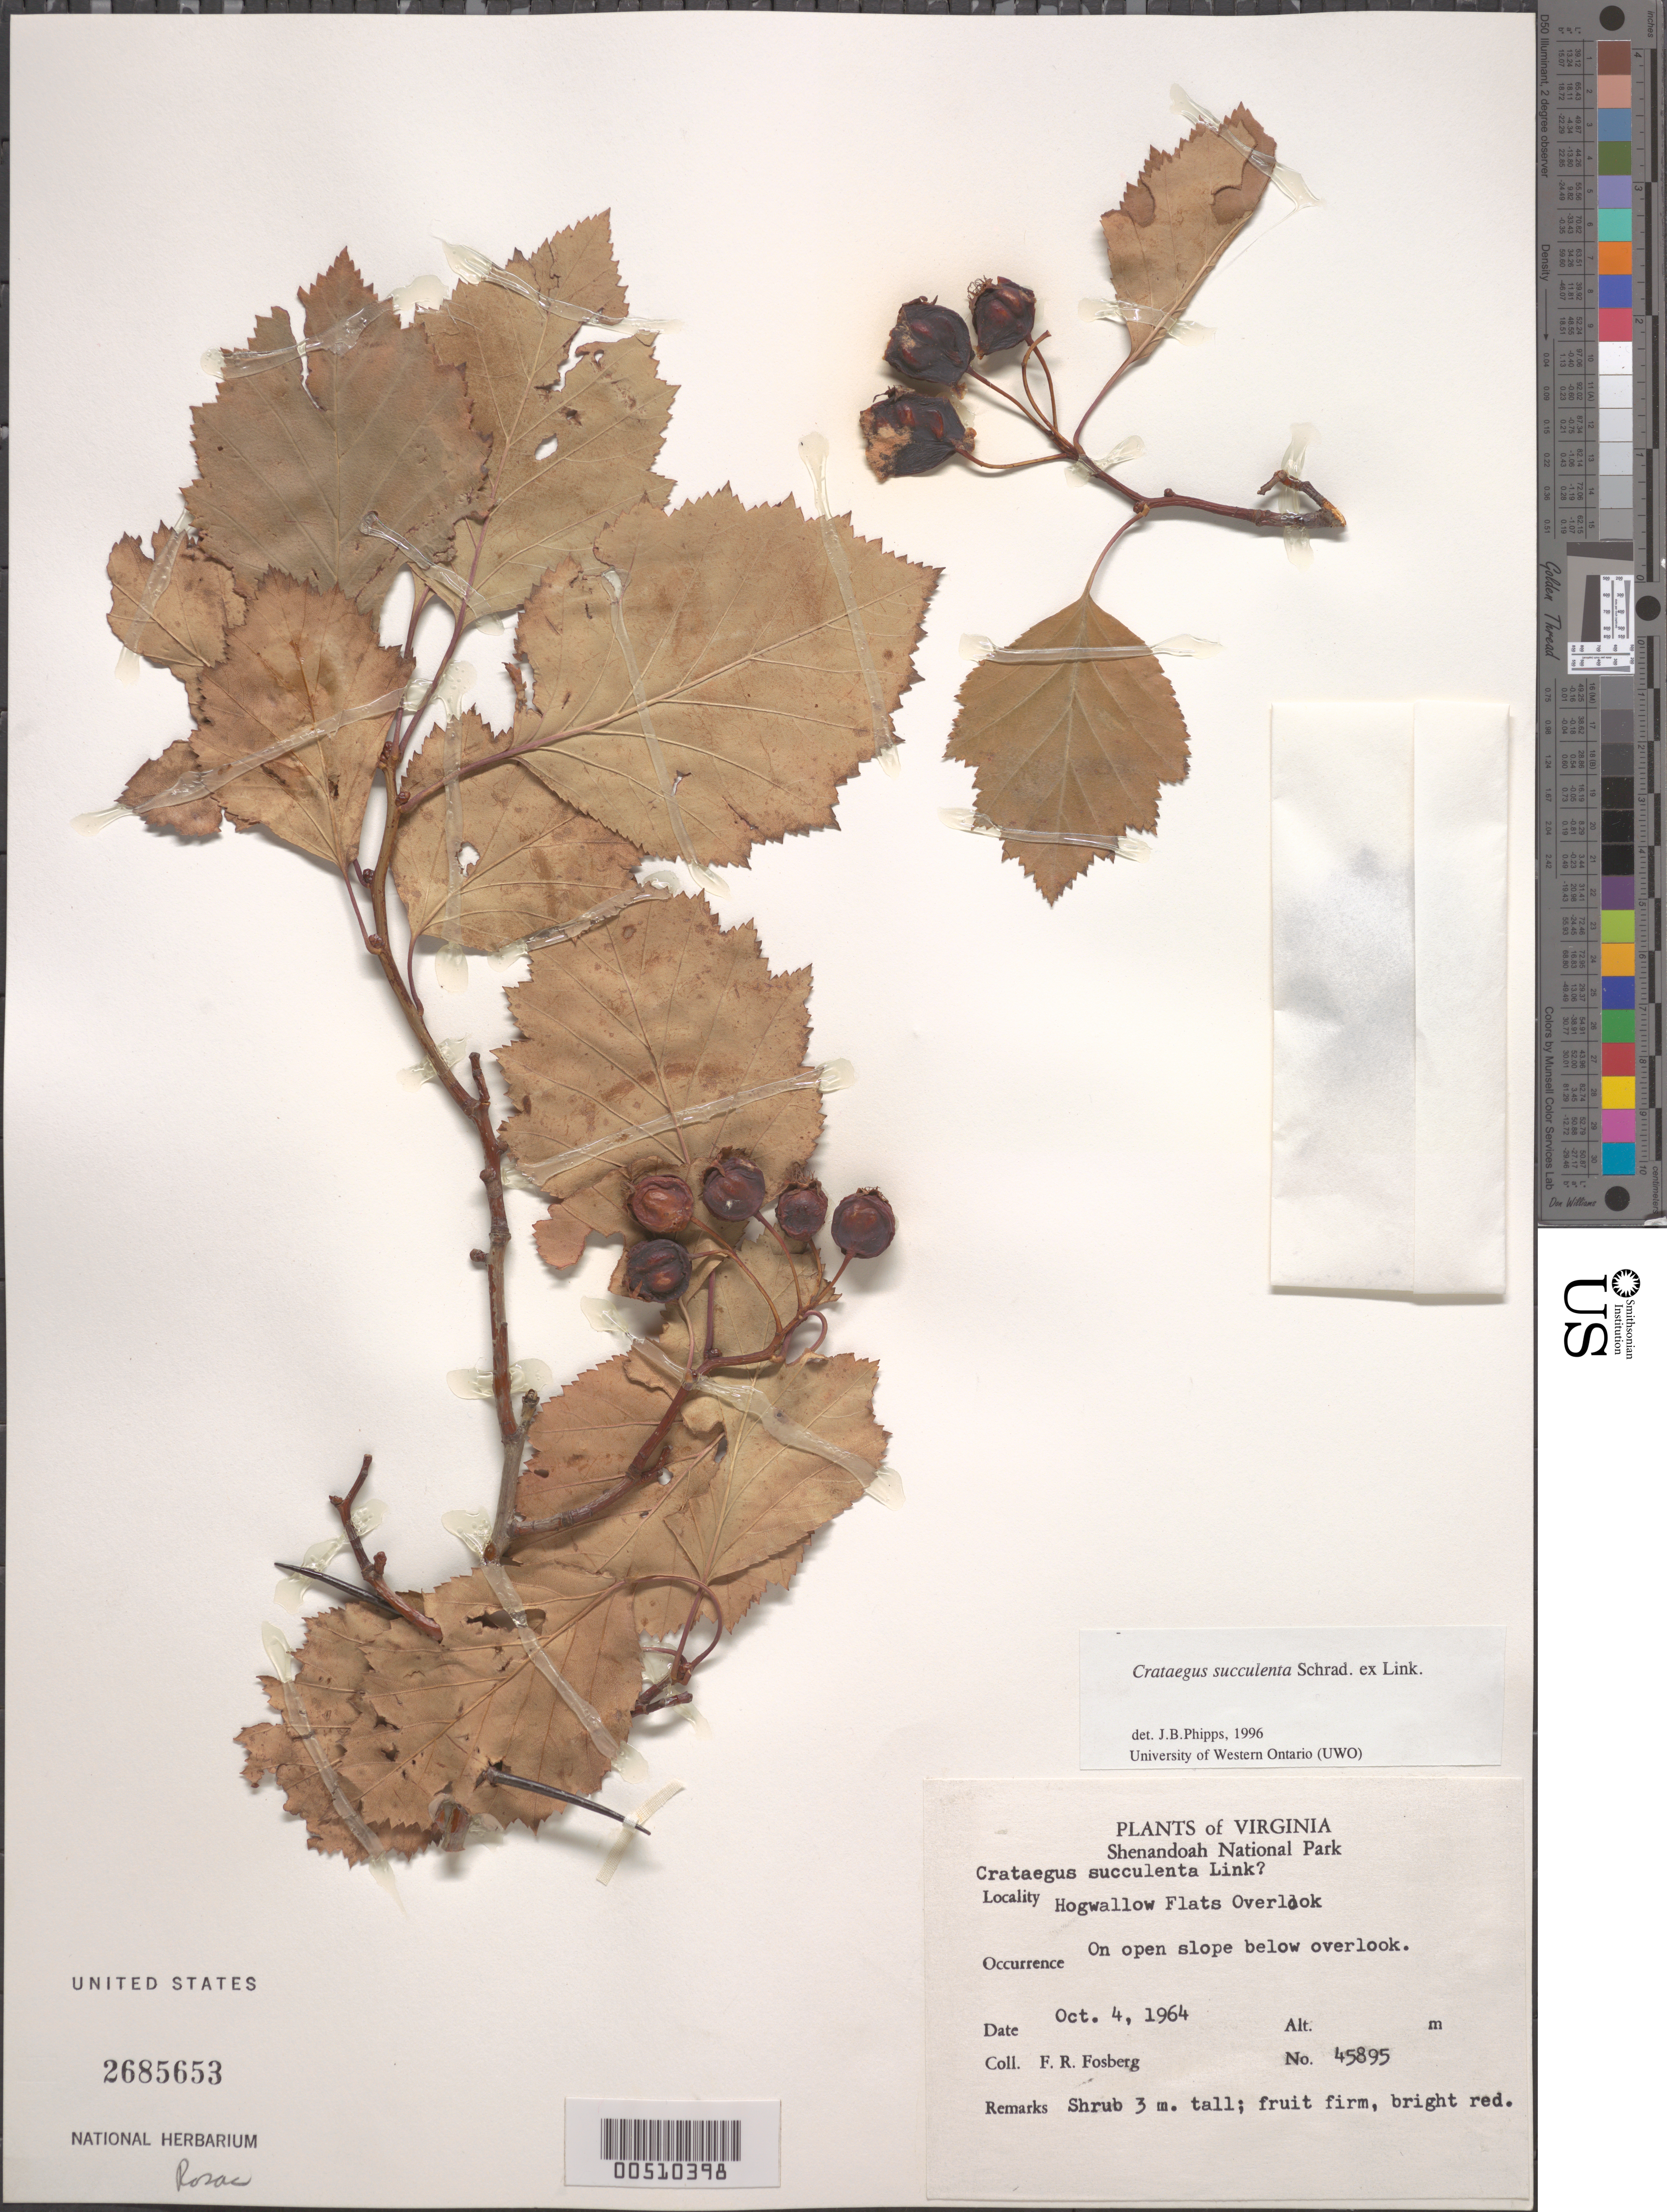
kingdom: Plantae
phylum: Tracheophyta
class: Magnoliopsida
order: Rosales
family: Rosaceae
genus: Crataegus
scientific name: Crataegus succulenta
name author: Schrad. ex Link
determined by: Phipps, James B., (UWO), University of Western Ontario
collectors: F. R. Fosberg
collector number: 45895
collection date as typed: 04 Oct 1964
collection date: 1964-10-04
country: United States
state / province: Virginia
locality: Hogwallow Flats Overlook, Shenandoah Nat'l Park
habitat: On open slope below overlook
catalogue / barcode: US 2685653